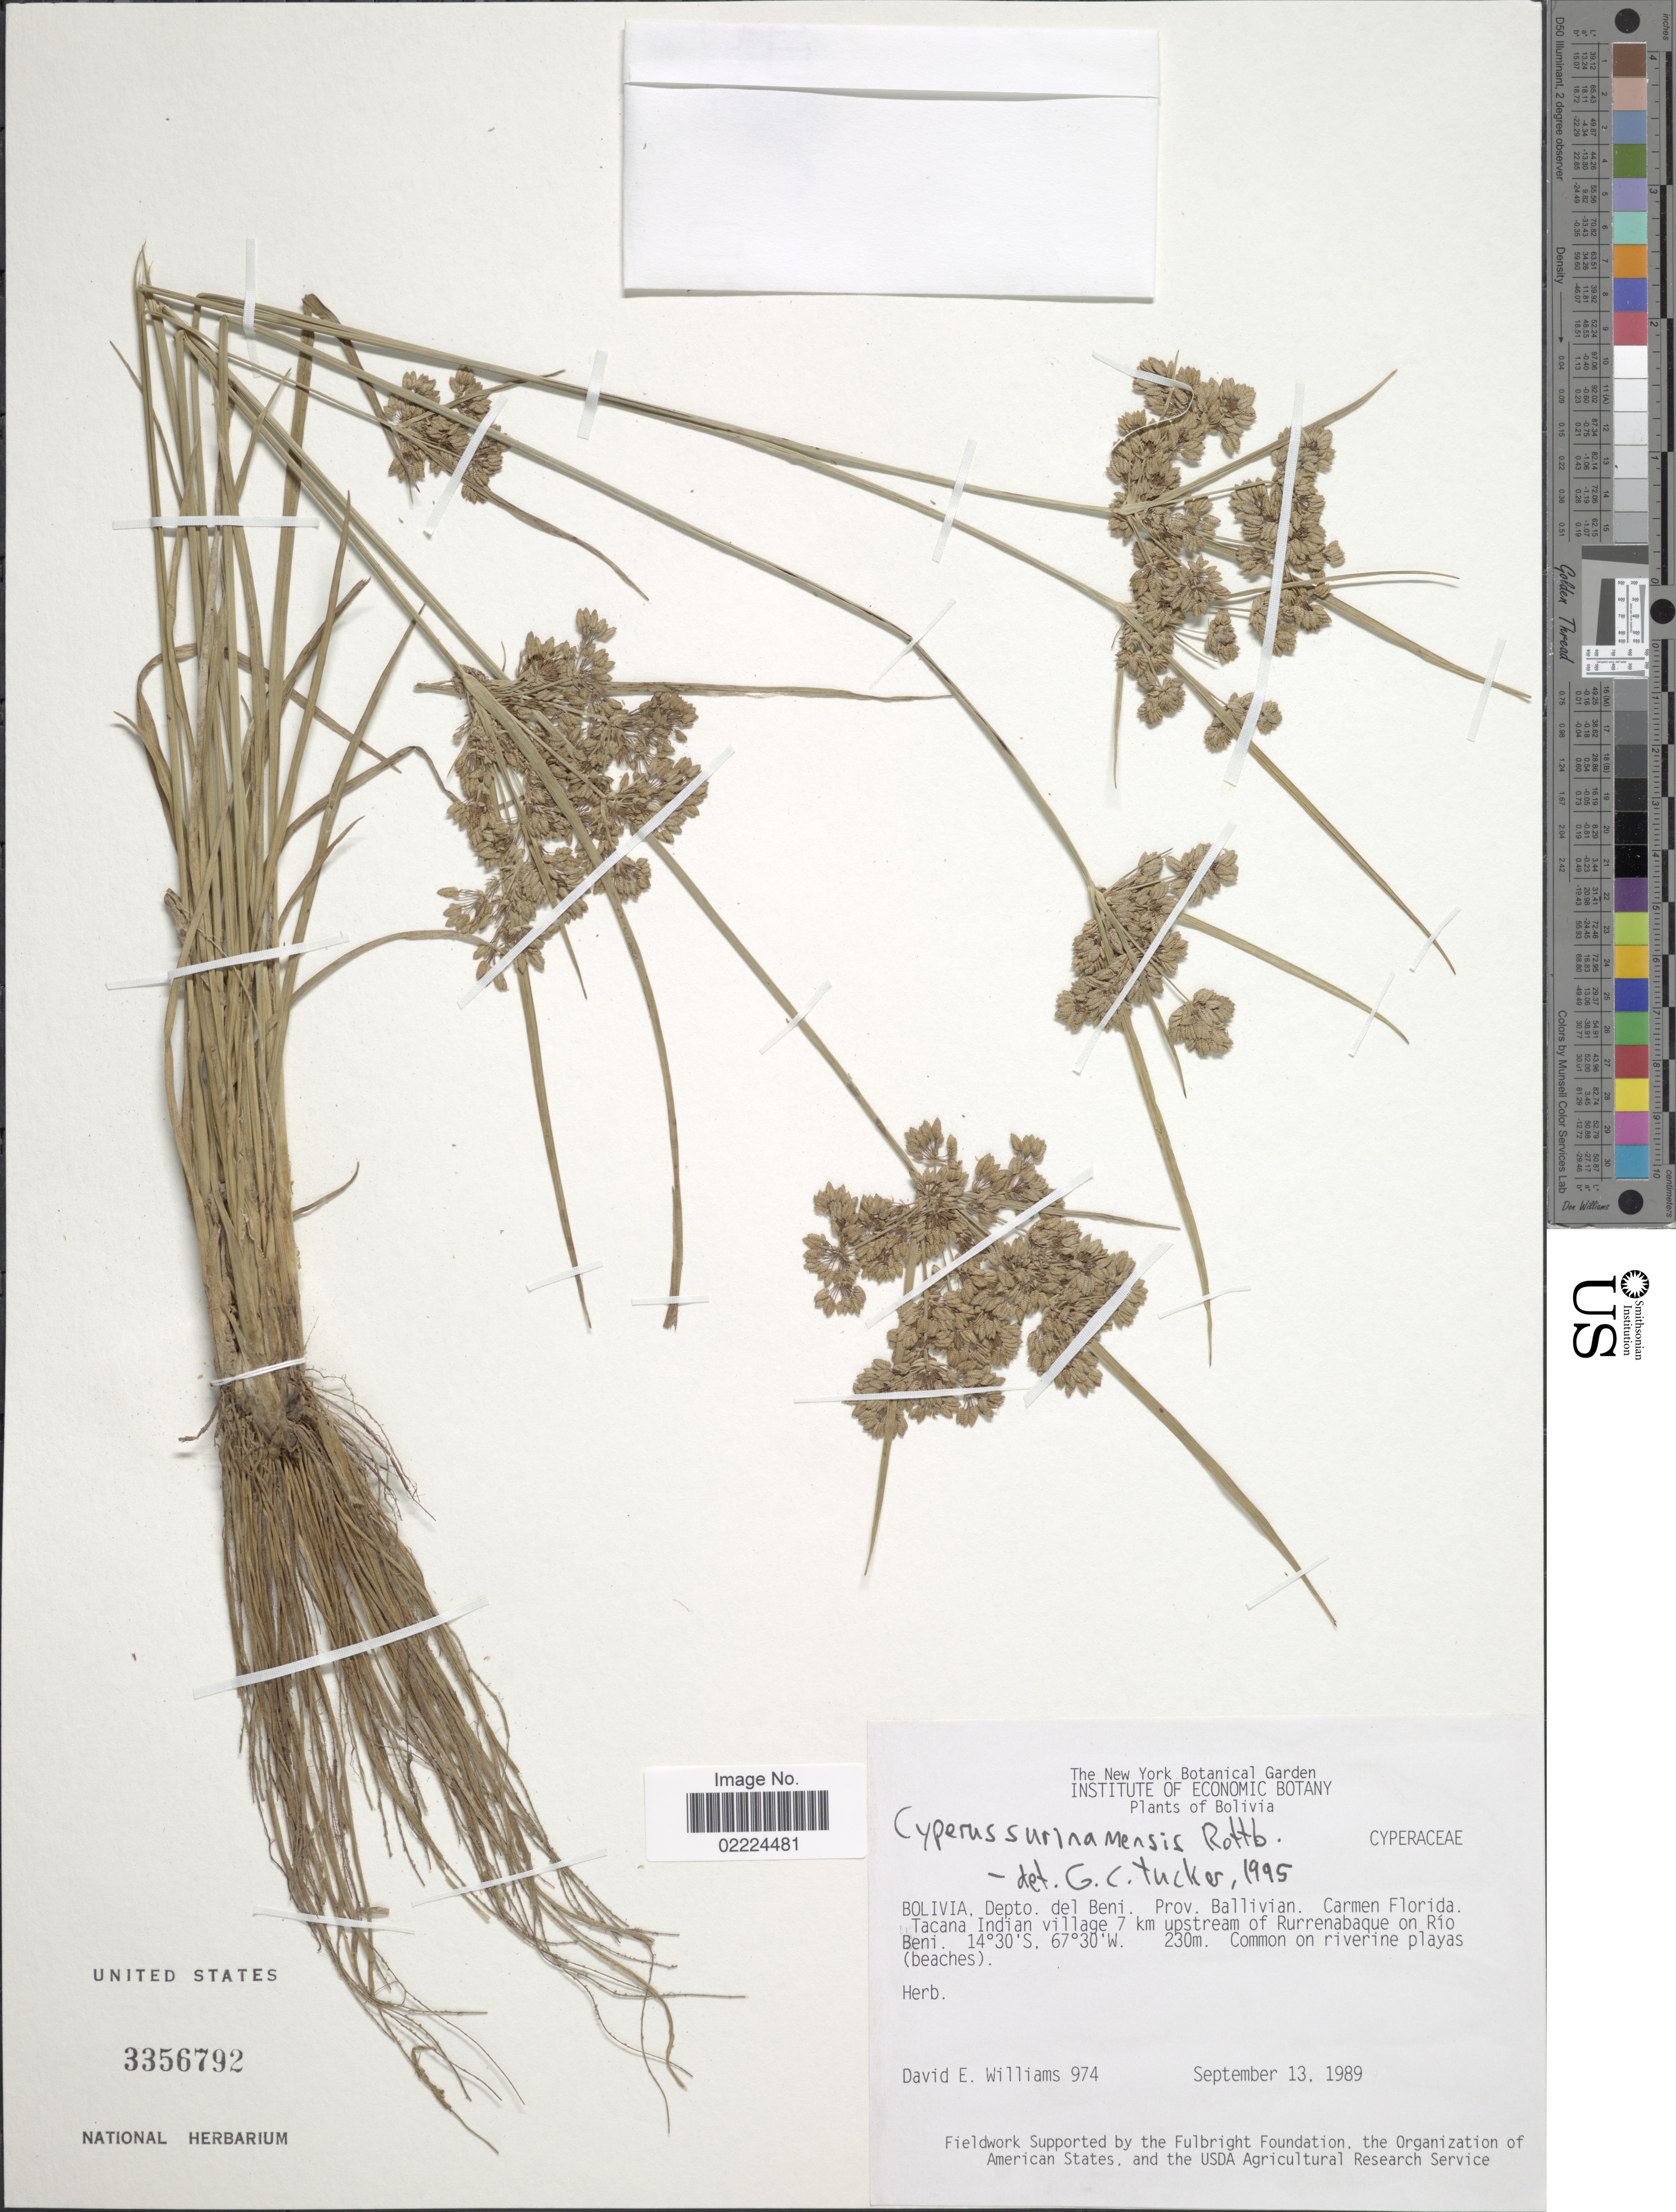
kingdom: Plantae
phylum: Tracheophyta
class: Liliopsida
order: Poales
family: Cyperaceae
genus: Cyperus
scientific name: Cyperus surinamensis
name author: Rottb.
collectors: D. E. Williams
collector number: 974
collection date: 1989-09-13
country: Bolivia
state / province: Beni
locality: Prov.: Ballivian. Carmen Florida, Tacana Indian Village 7 km upstream of Rurrenabaque on Rio Beni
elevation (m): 230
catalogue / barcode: US 3356792